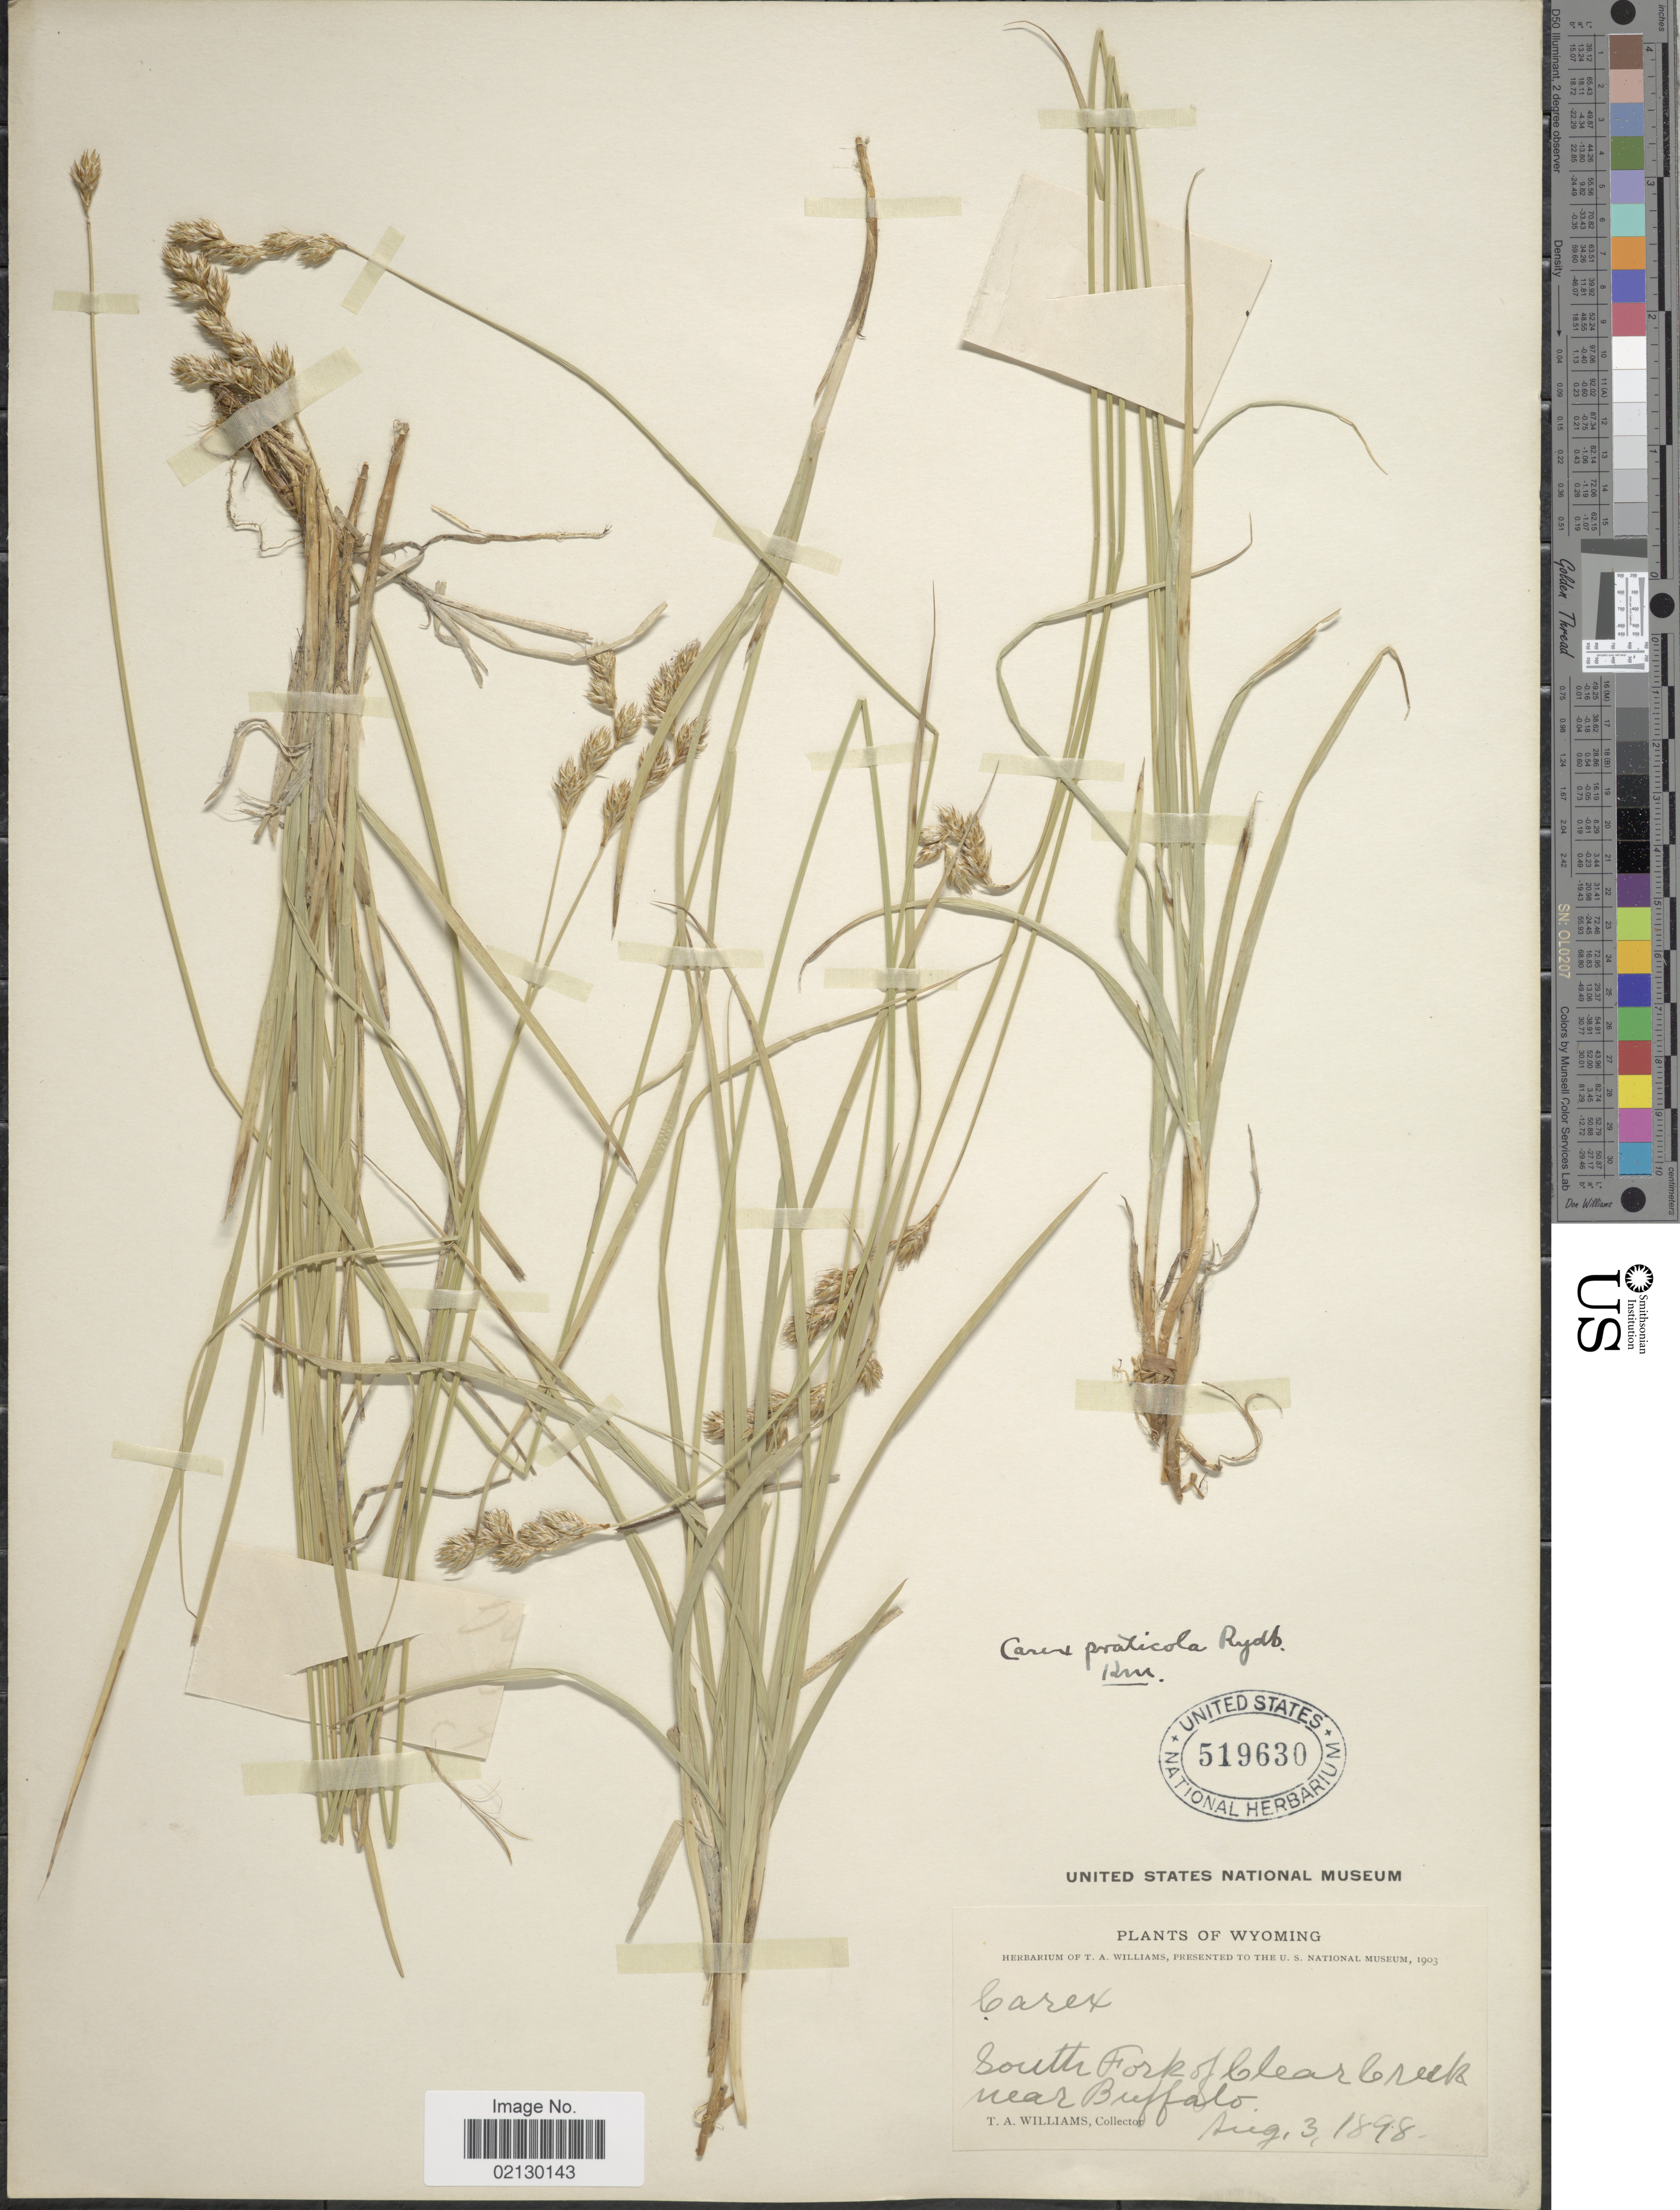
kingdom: Plantae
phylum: Tracheophyta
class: Liliopsida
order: Poales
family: Cyperaceae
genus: Carex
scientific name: Carex praticola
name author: Rydb.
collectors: T. A. Williams (herbarium)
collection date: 1898-08-03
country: United States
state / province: Wyoming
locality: South Fork of Clear Creek near Buffalo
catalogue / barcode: US 519630